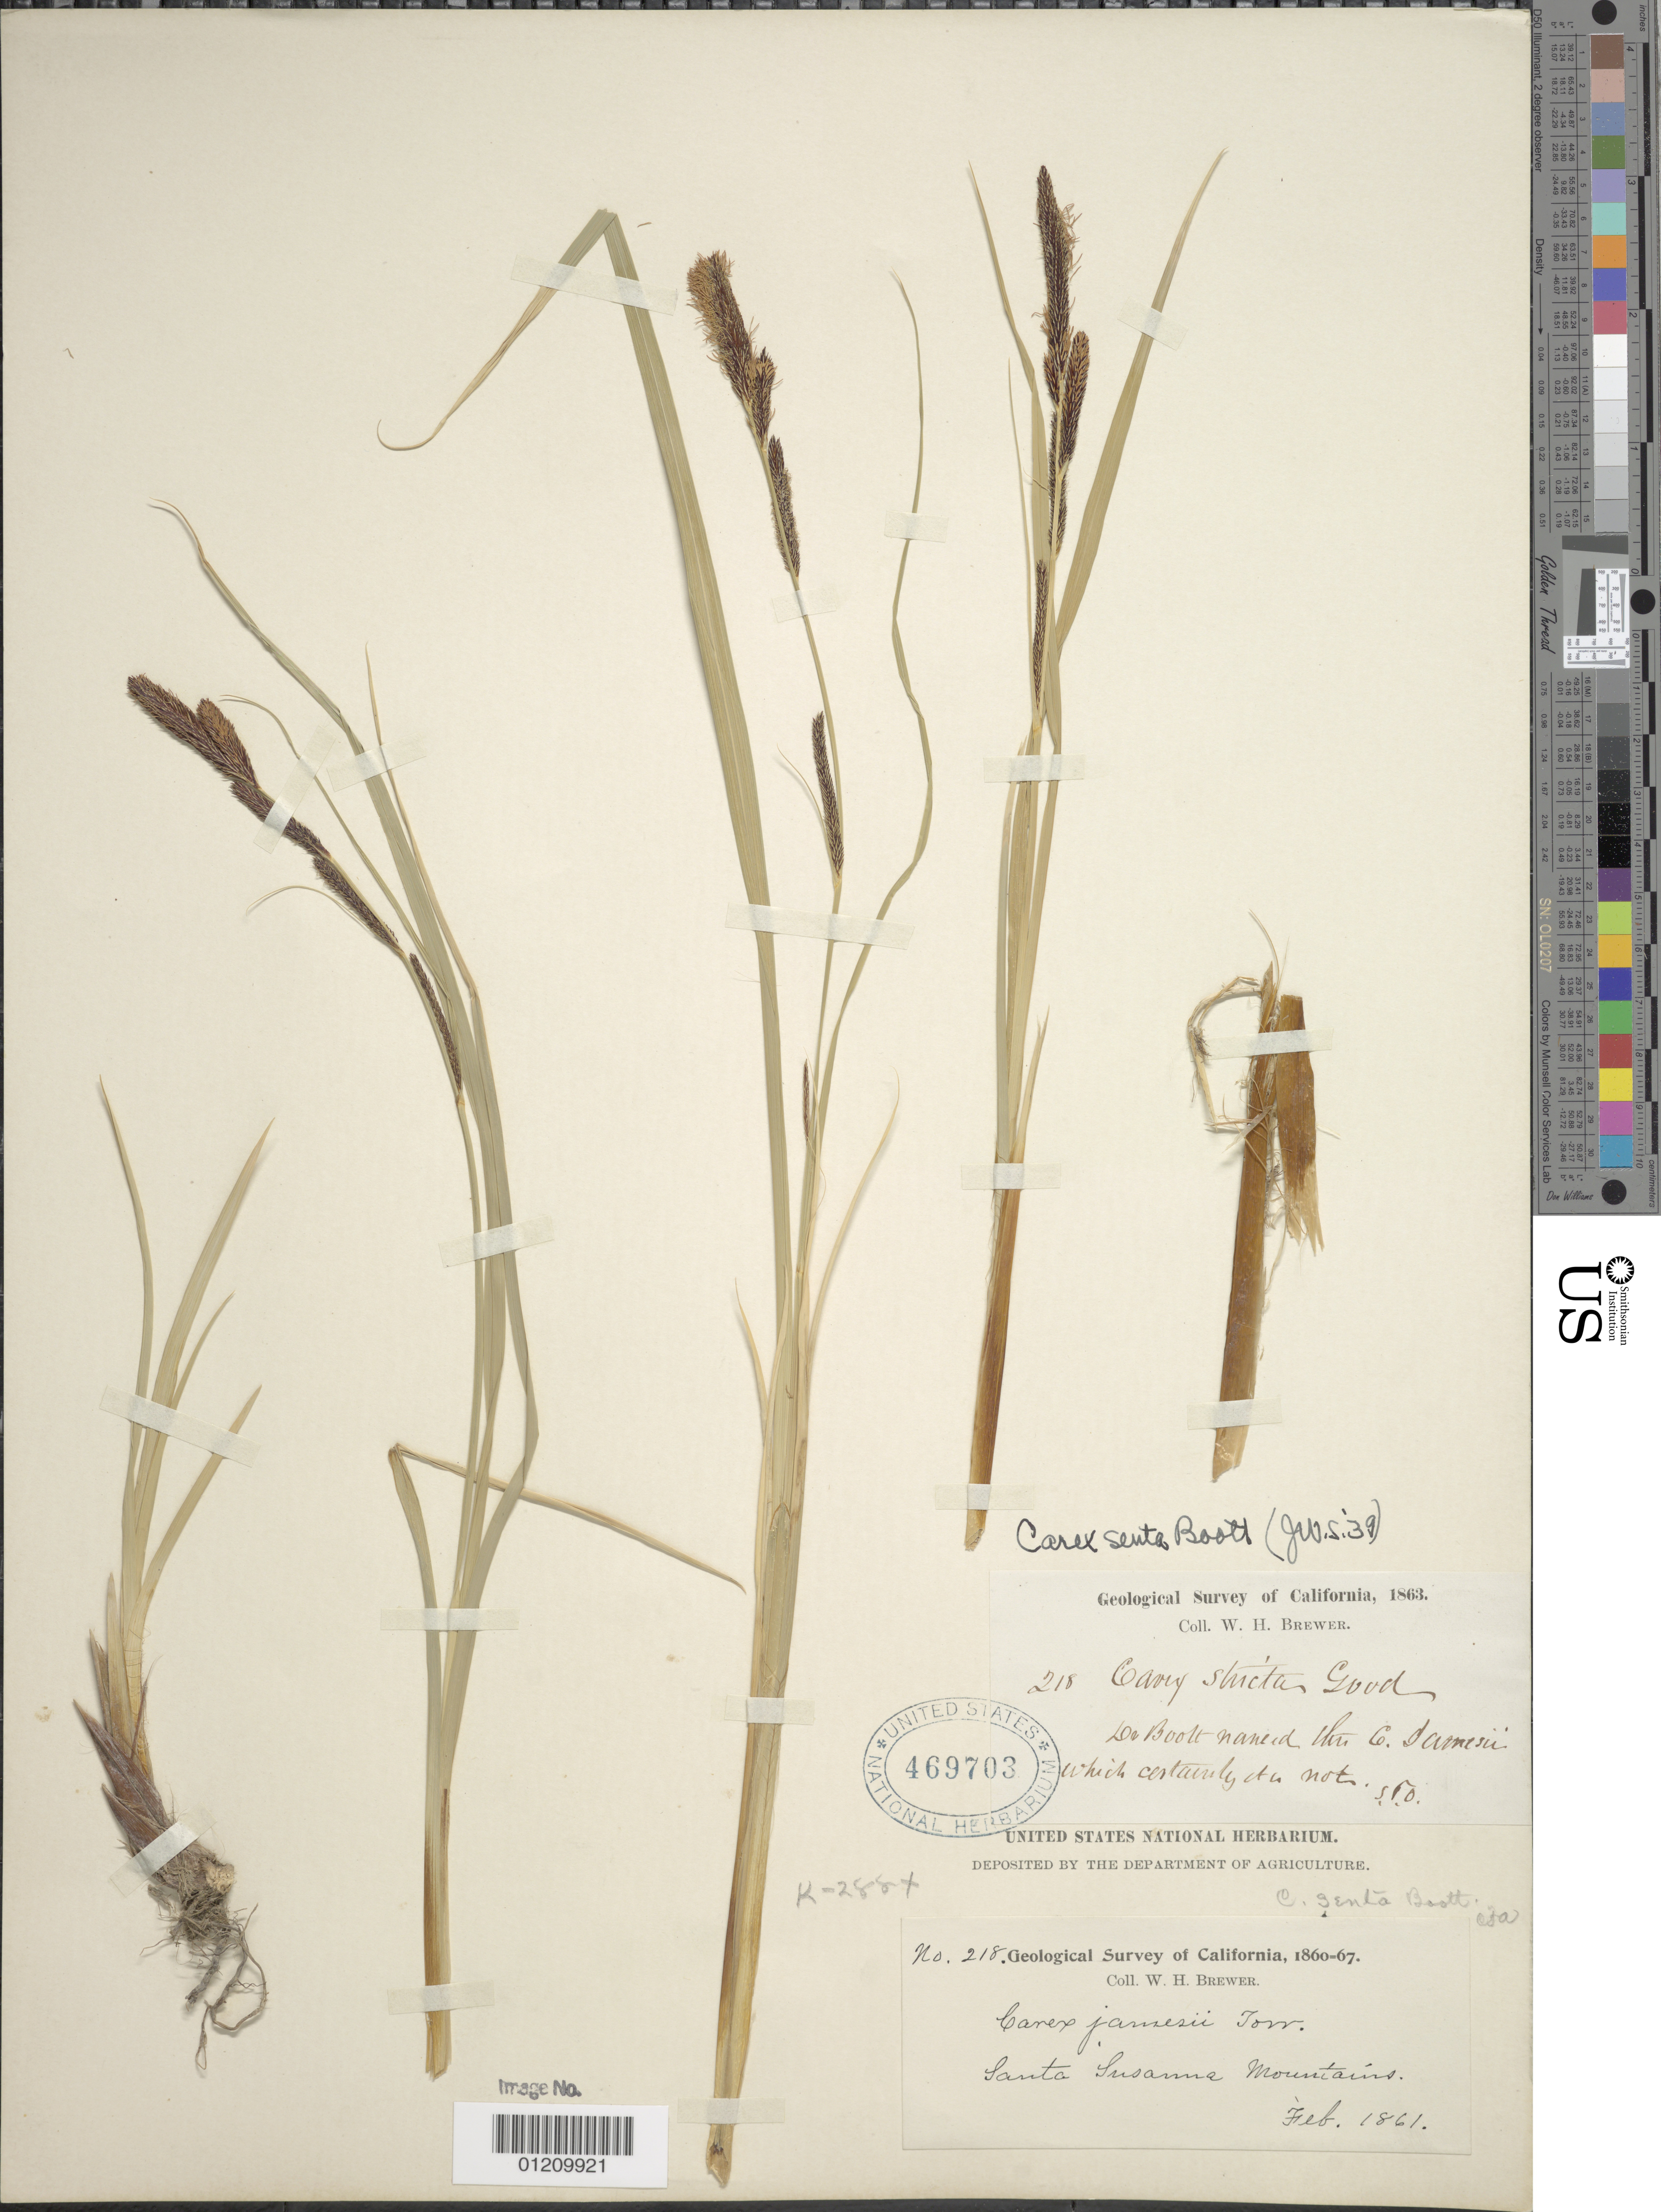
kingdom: Plantae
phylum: Tracheophyta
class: Liliopsida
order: Poales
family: Cyperaceae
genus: Carex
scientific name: Carex senta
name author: Boott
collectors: W. H. Brewer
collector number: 218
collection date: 1861-02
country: United States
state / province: California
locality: Santa Susanna Mountains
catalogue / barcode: US 469703